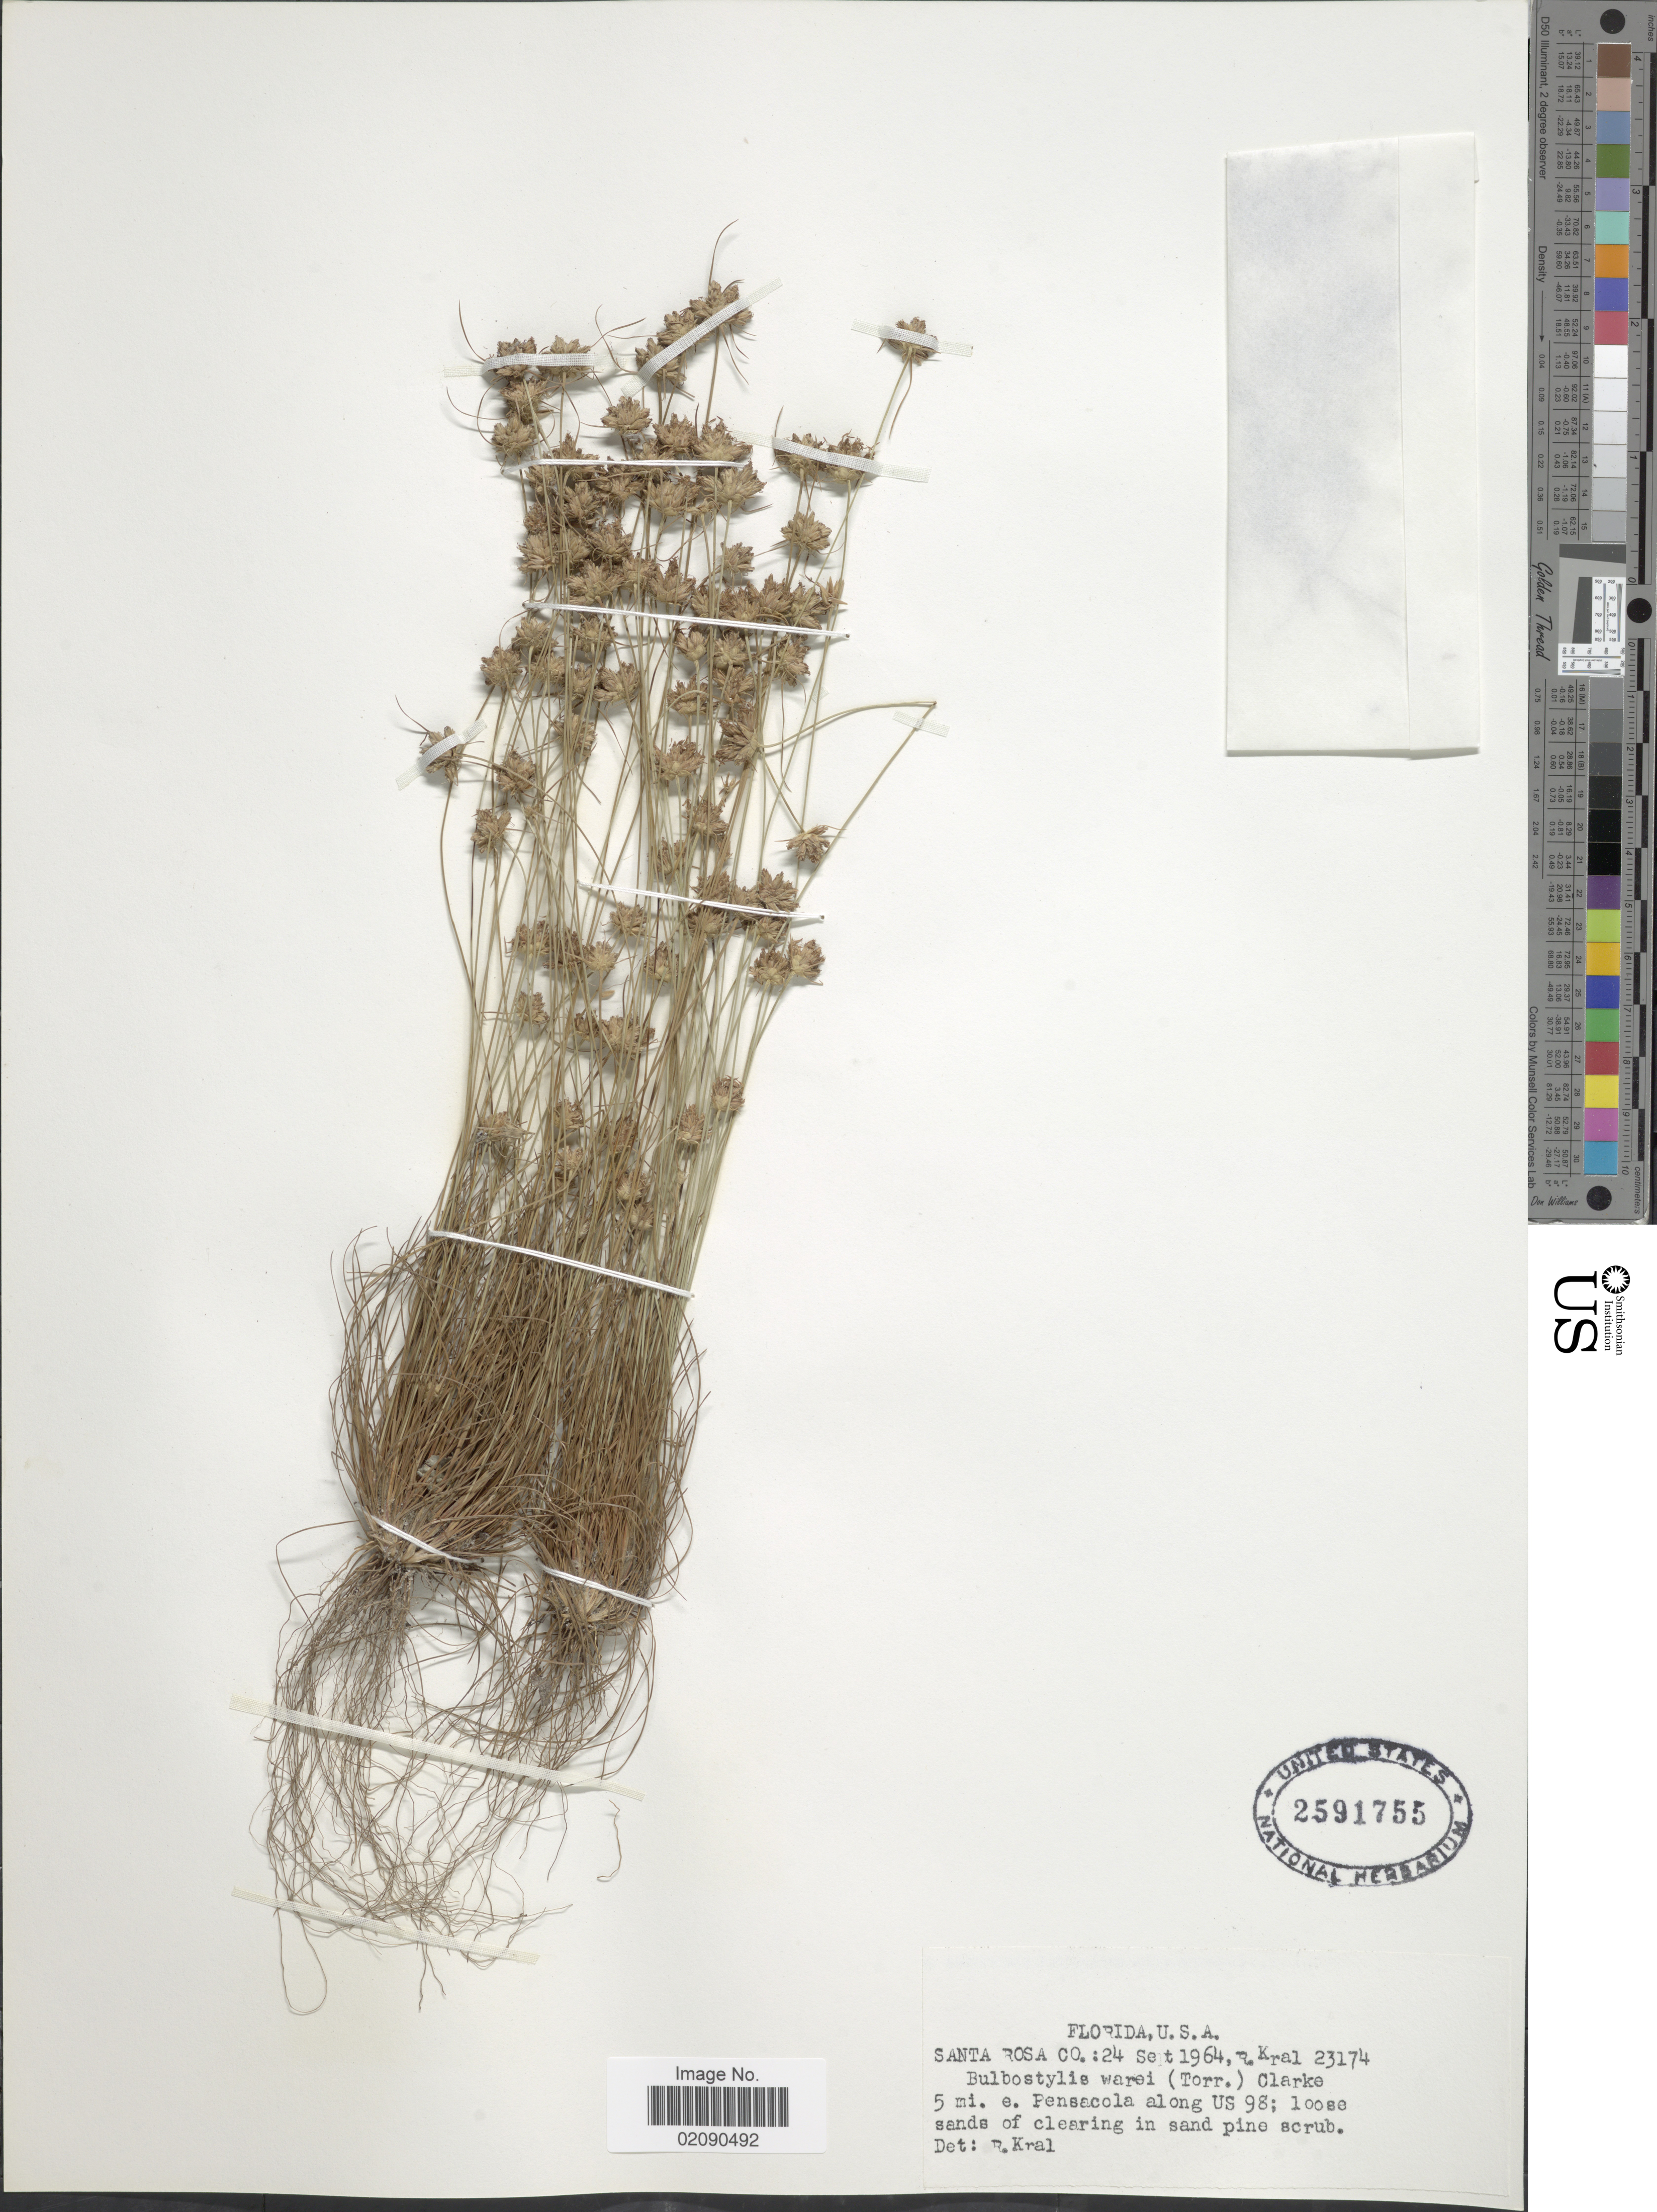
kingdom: Plantae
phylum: Tracheophyta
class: Liliopsida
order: Poales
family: Cyperaceae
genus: Bulbostylis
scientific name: Bulbostylis warei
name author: (Torr.) C.B. Clarke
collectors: R. Kral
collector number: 23174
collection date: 1964-09-24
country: United States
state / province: Florida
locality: Santa Rosa Co; 5 mi e Pensacola along US 98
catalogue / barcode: US 2591755